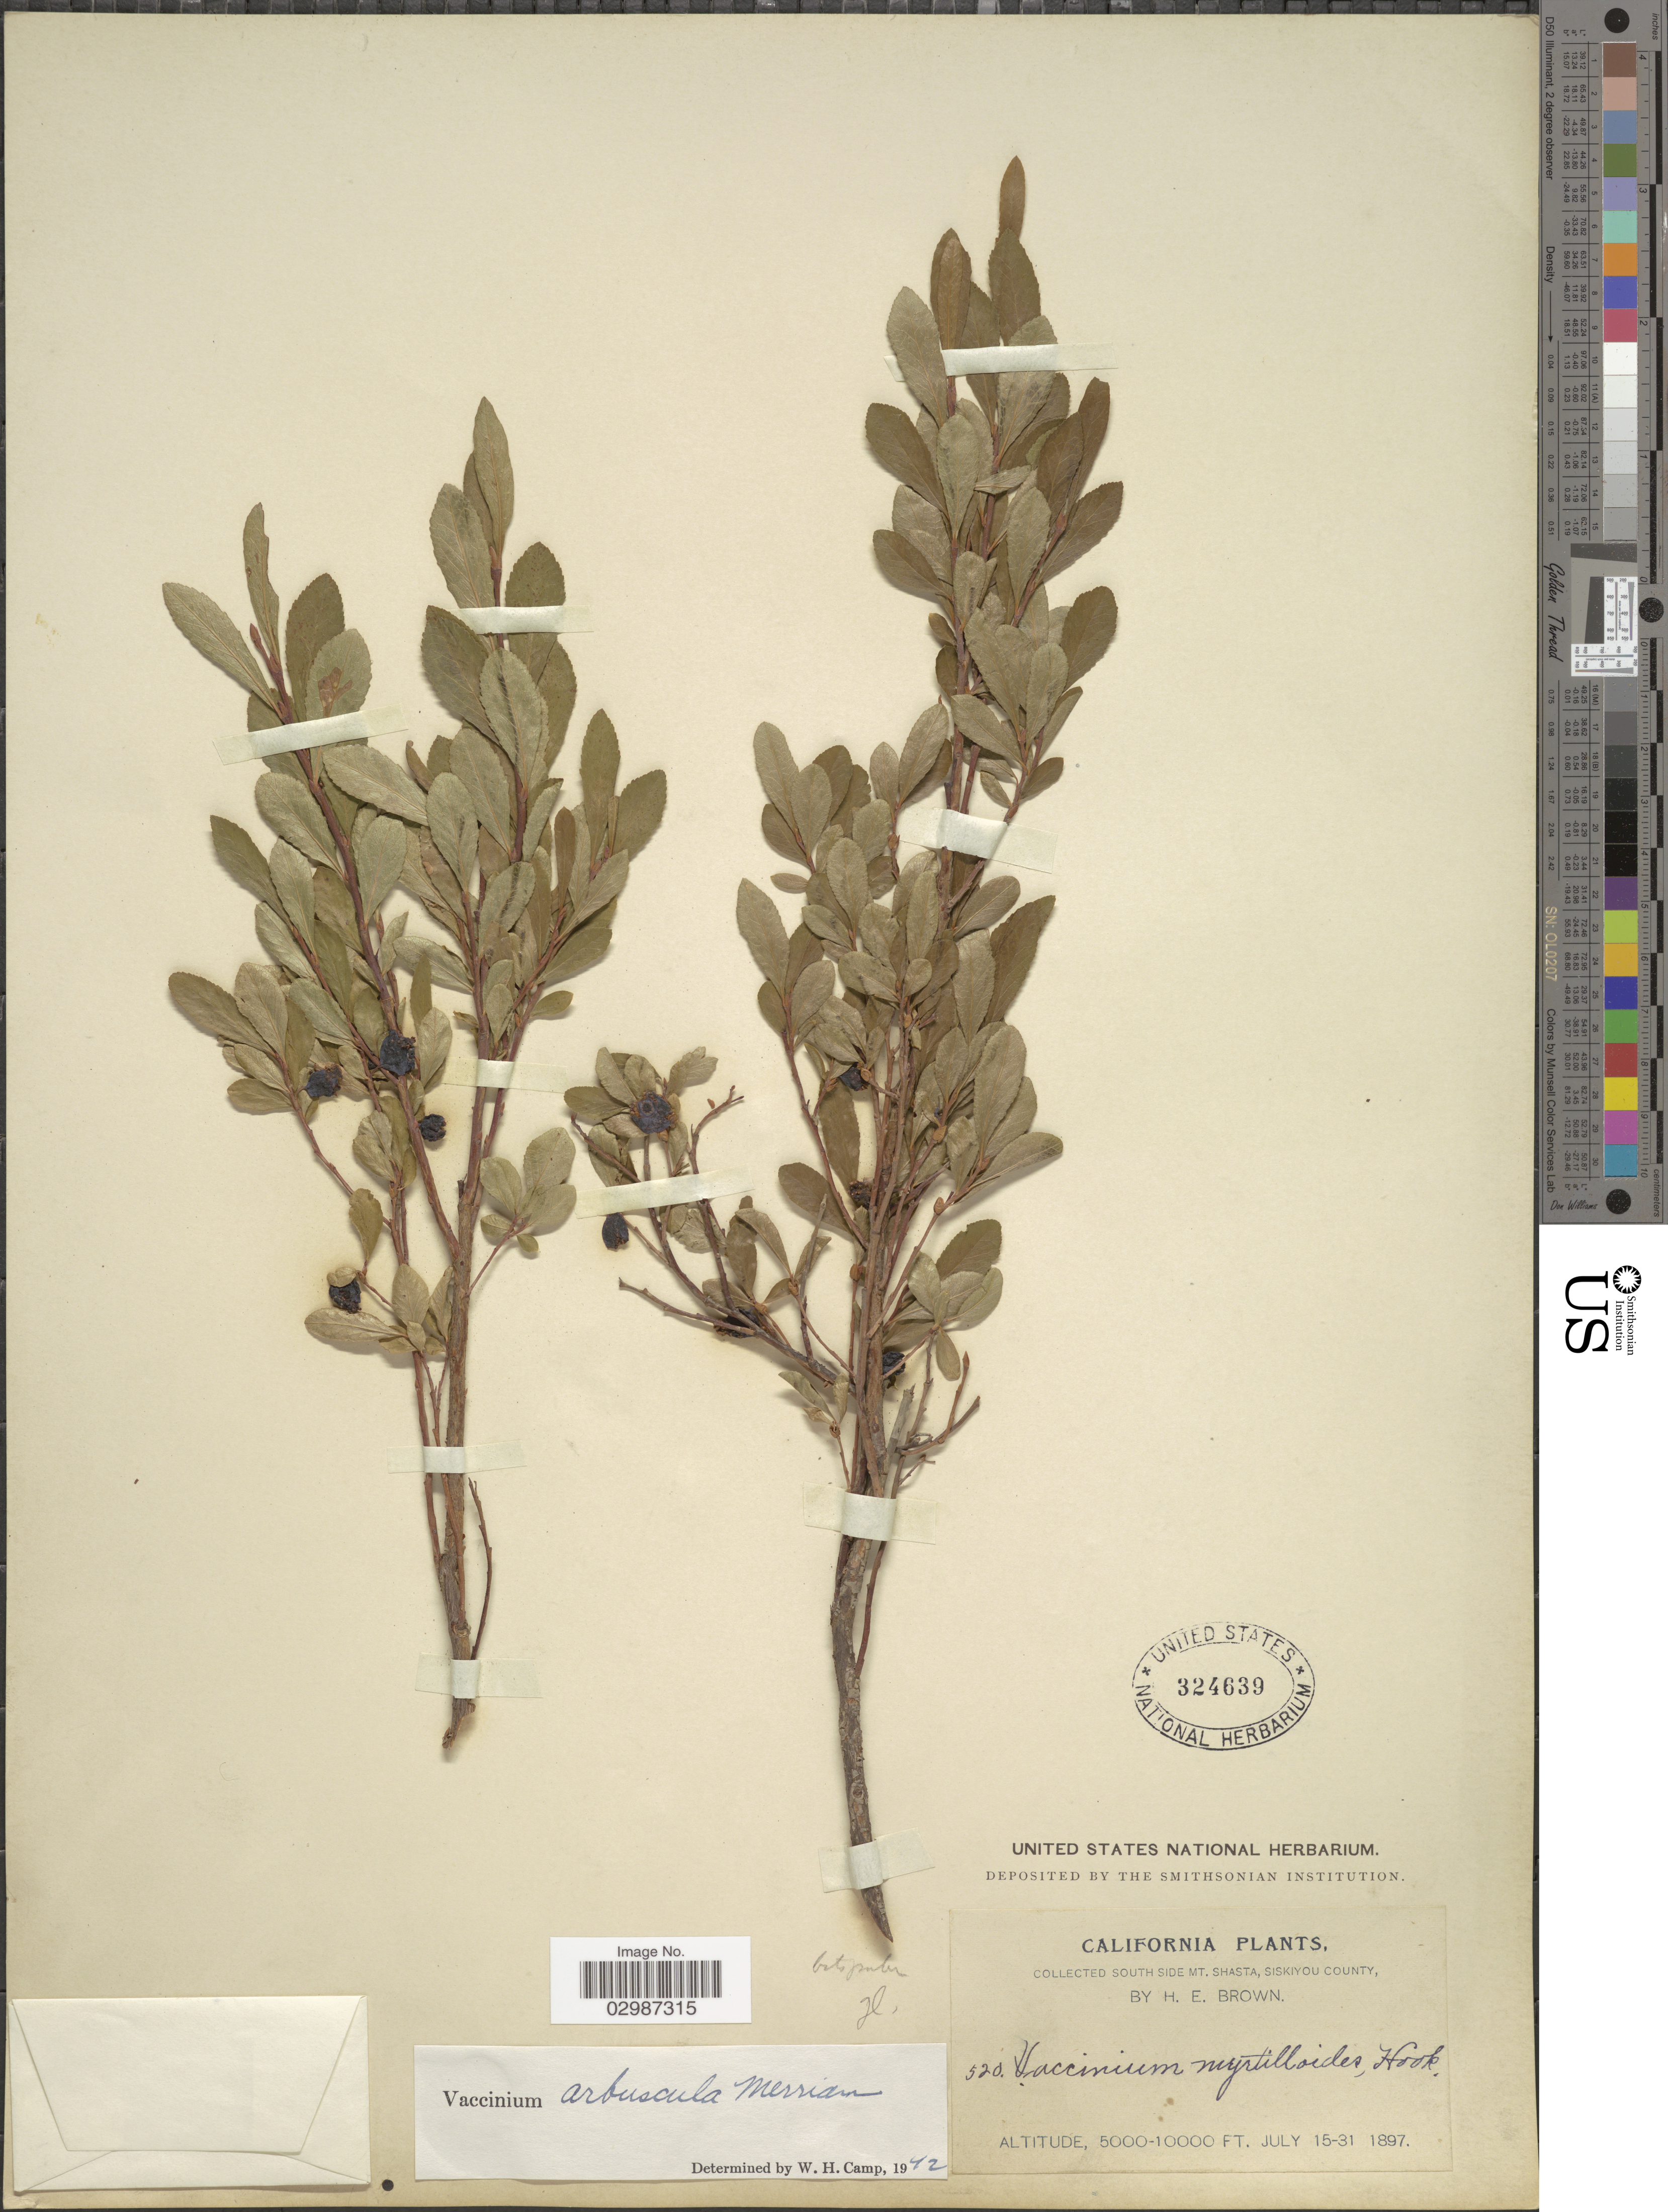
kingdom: Plantae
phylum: Tracheophyta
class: Magnoliopsida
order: Ericales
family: Ericaceae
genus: Vaccinium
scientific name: Vaccinium arbuscula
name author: (A. Gray) Merriam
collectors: H. E. Brown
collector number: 520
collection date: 1897-07-15/1897-07-31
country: United States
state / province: California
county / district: Siskiyou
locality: South side Mt. Shasta, Siskiyou County.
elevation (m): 1524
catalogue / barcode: US 324639